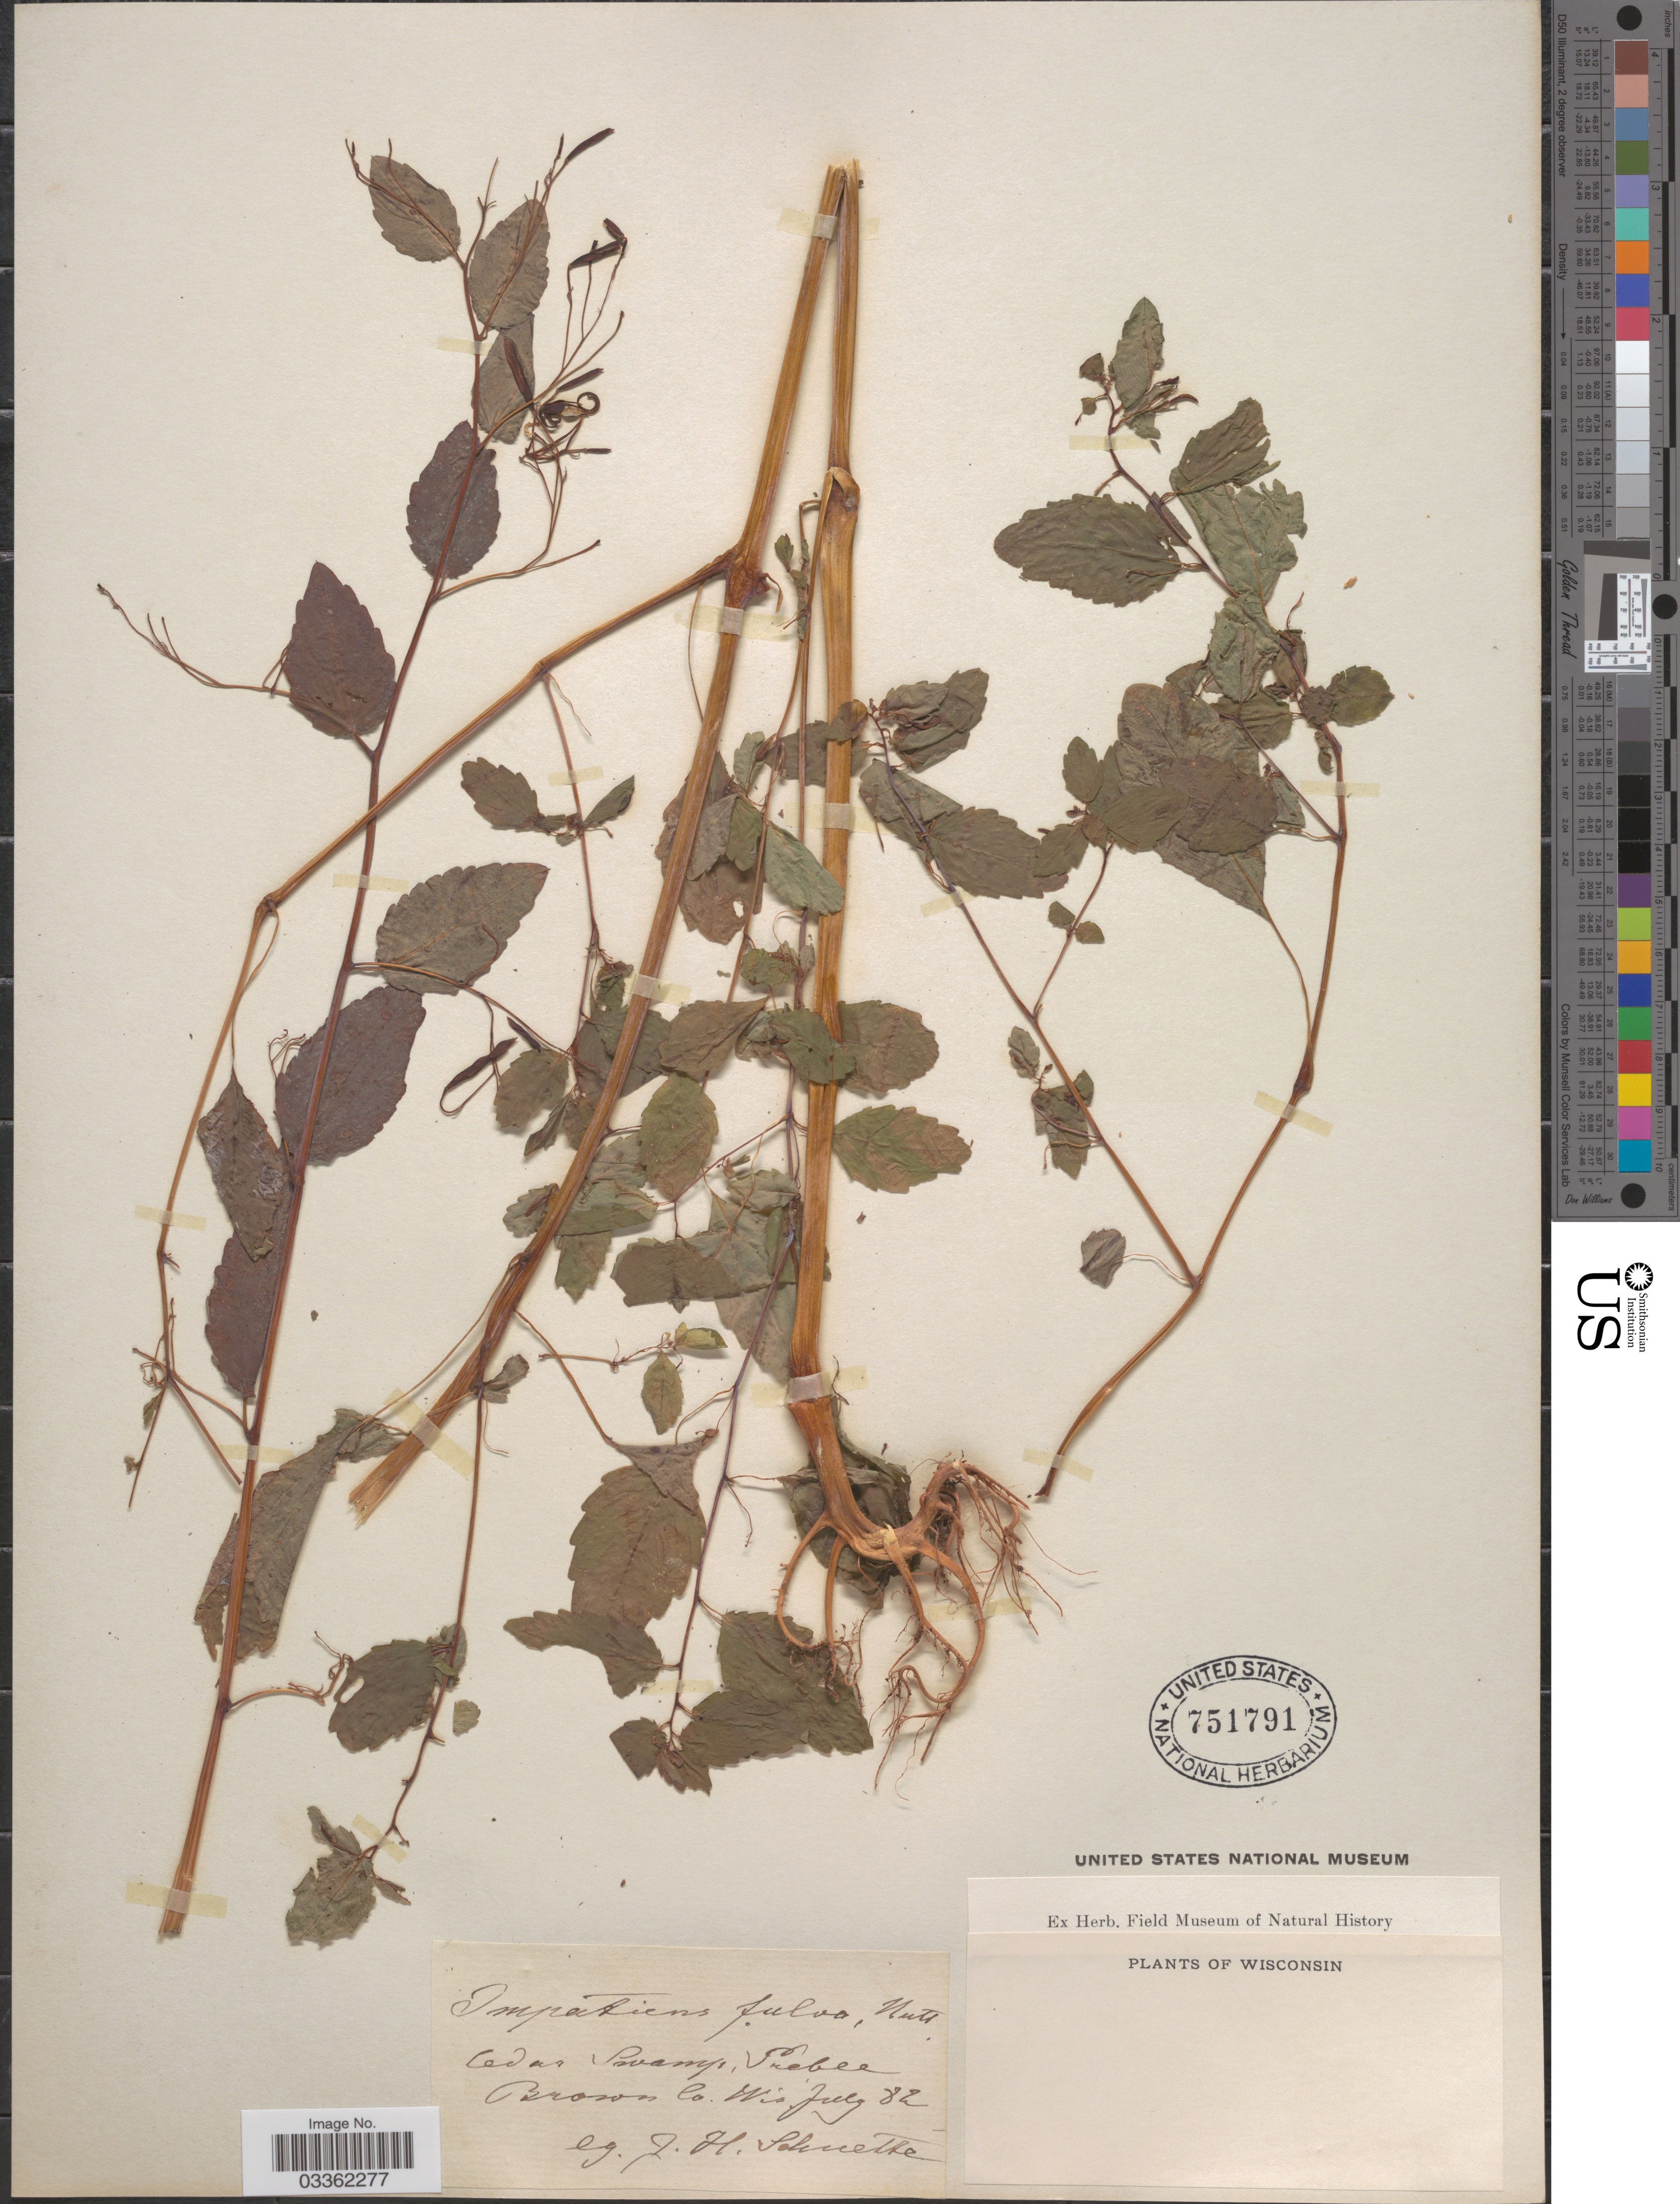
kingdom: Plantae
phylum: Tracheophyta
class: Magnoliopsida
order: Ericales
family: Balsaminaceae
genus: Impatiens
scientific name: Impatiens capensis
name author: Meerb.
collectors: J. H. Schuette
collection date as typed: Transcribed d/m/y: /7/82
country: United States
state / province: Wisconsin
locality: Prebee, Brown Co.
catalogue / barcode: US 751791